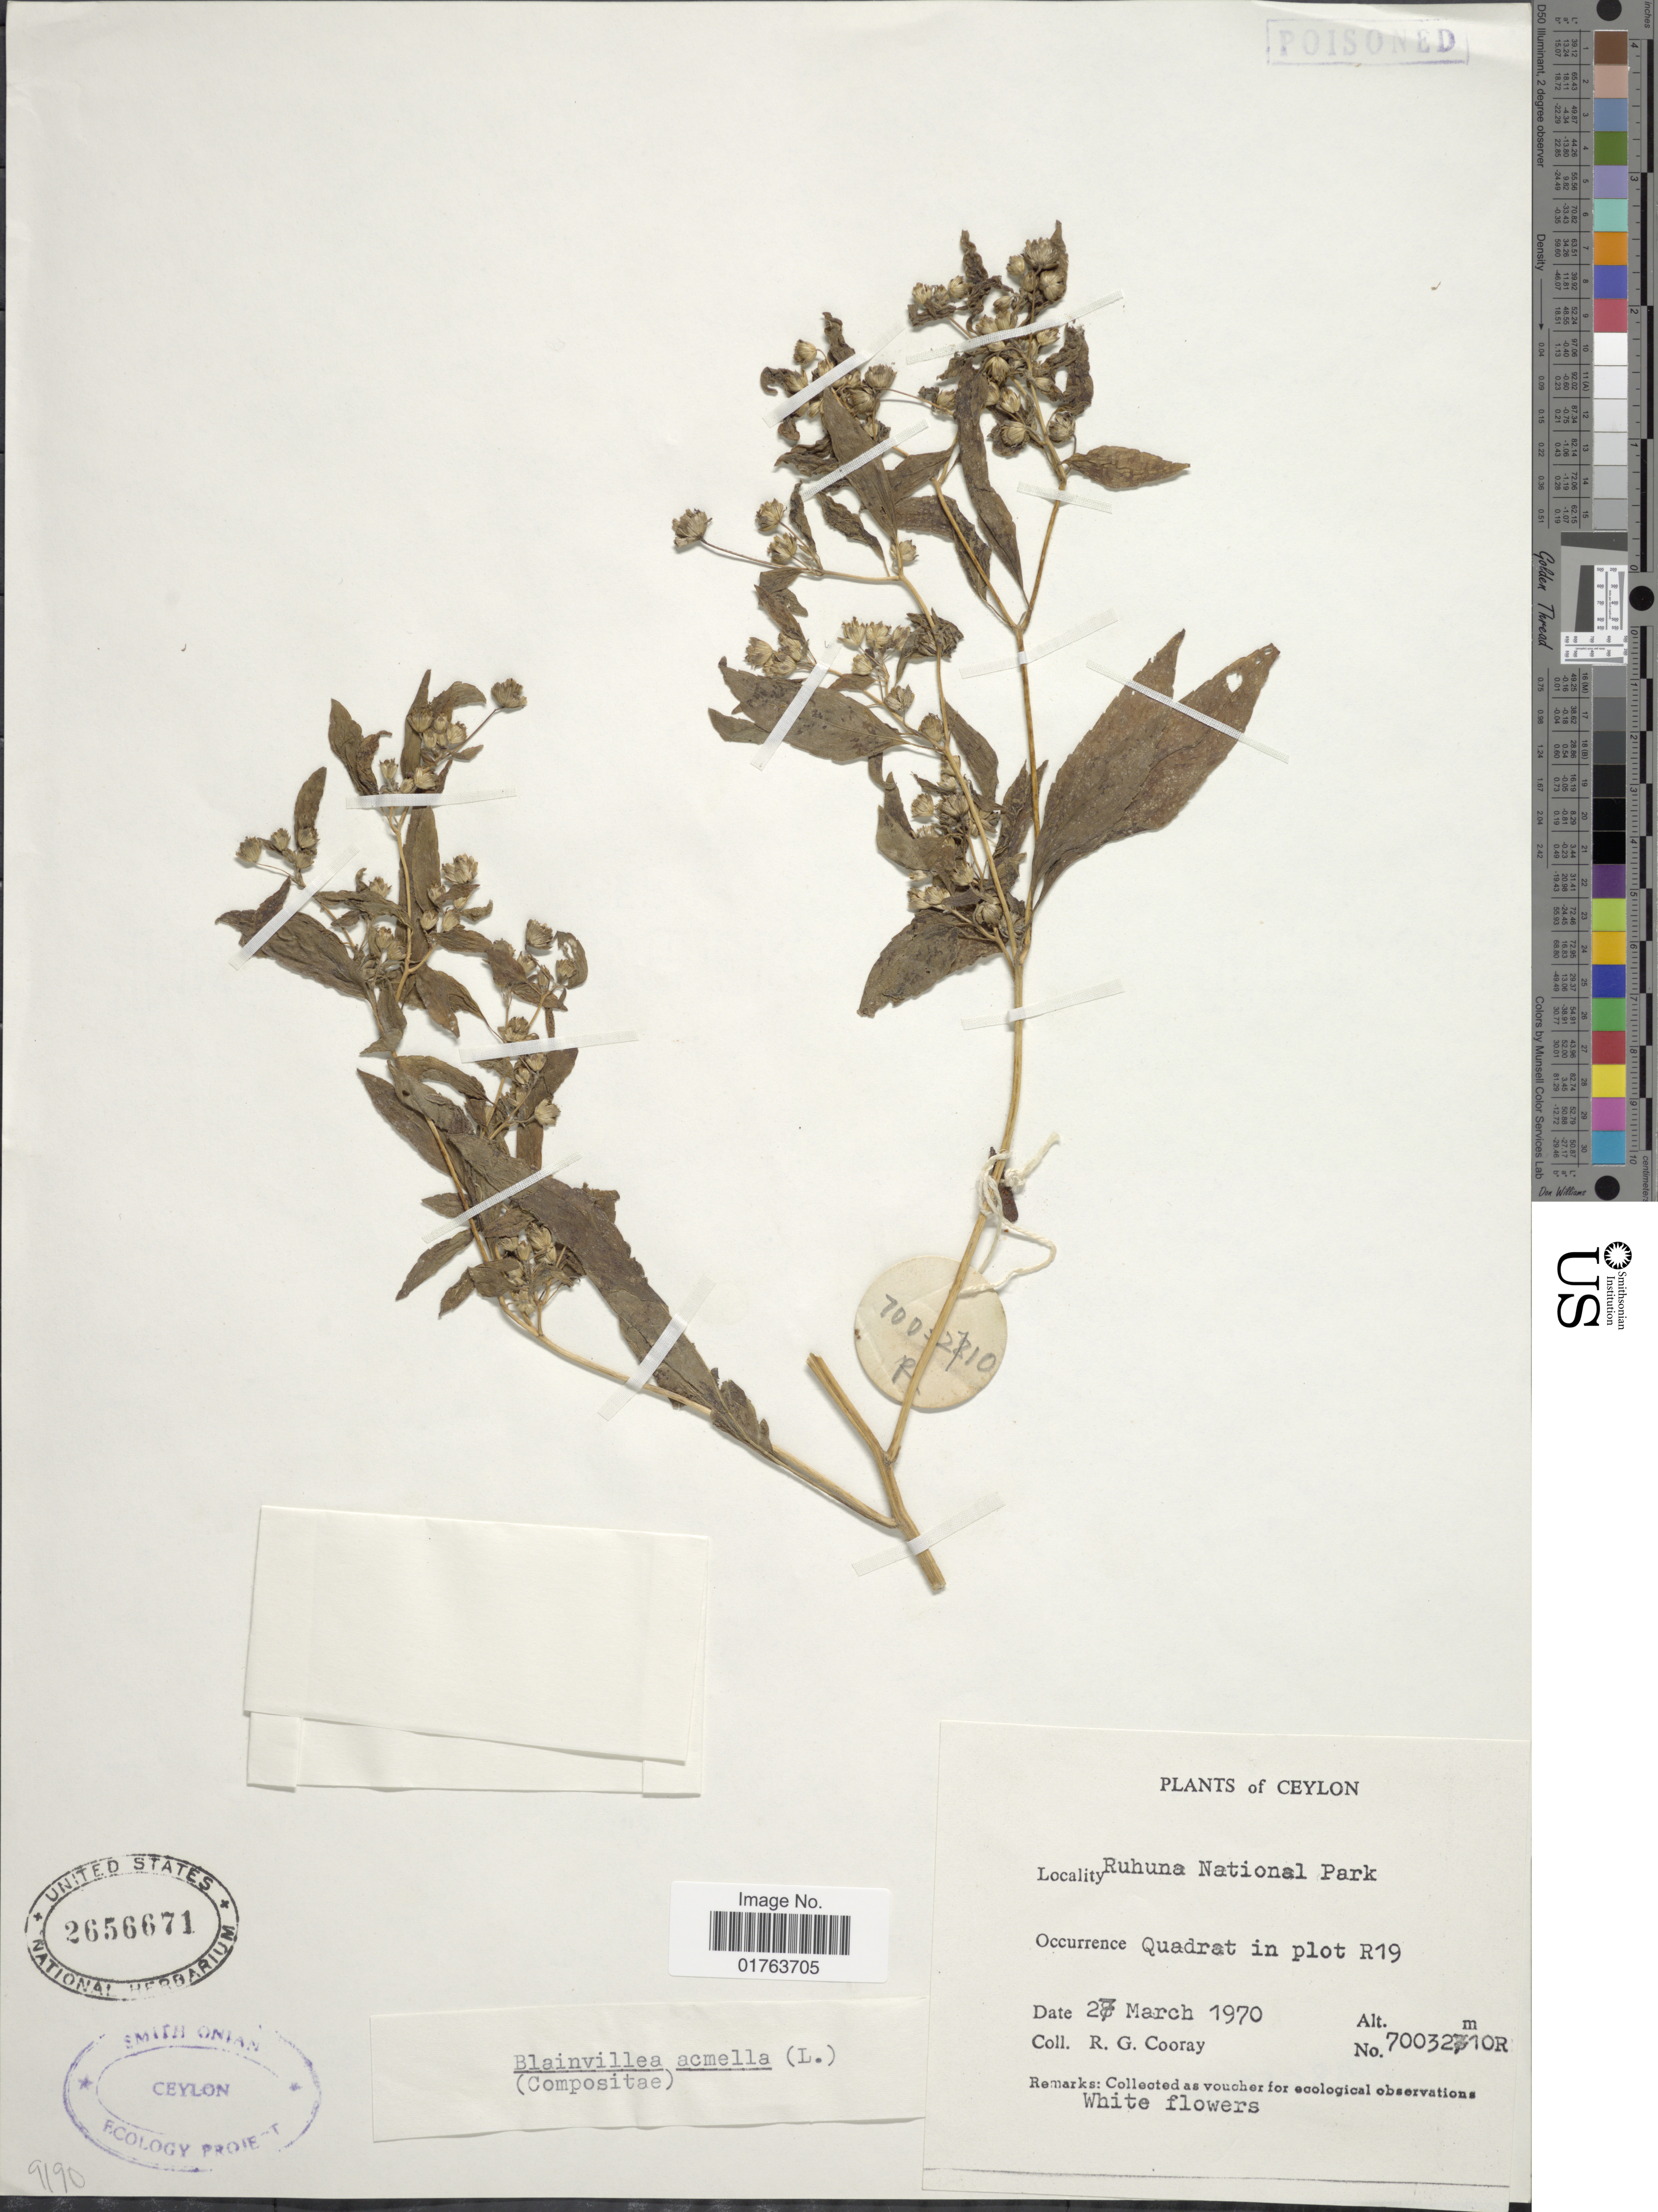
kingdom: Plantae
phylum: Tracheophyta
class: Magnoliopsida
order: Asterales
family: Asteraceae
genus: Blainvillea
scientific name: Blainvillea acmella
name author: (L.) Philipson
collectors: R. Cooray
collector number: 70032710R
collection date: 1970-03-27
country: Sri Lanka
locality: Ceylon, Ruhuna National Park, Quadrat in plot R19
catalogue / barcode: US 2656671